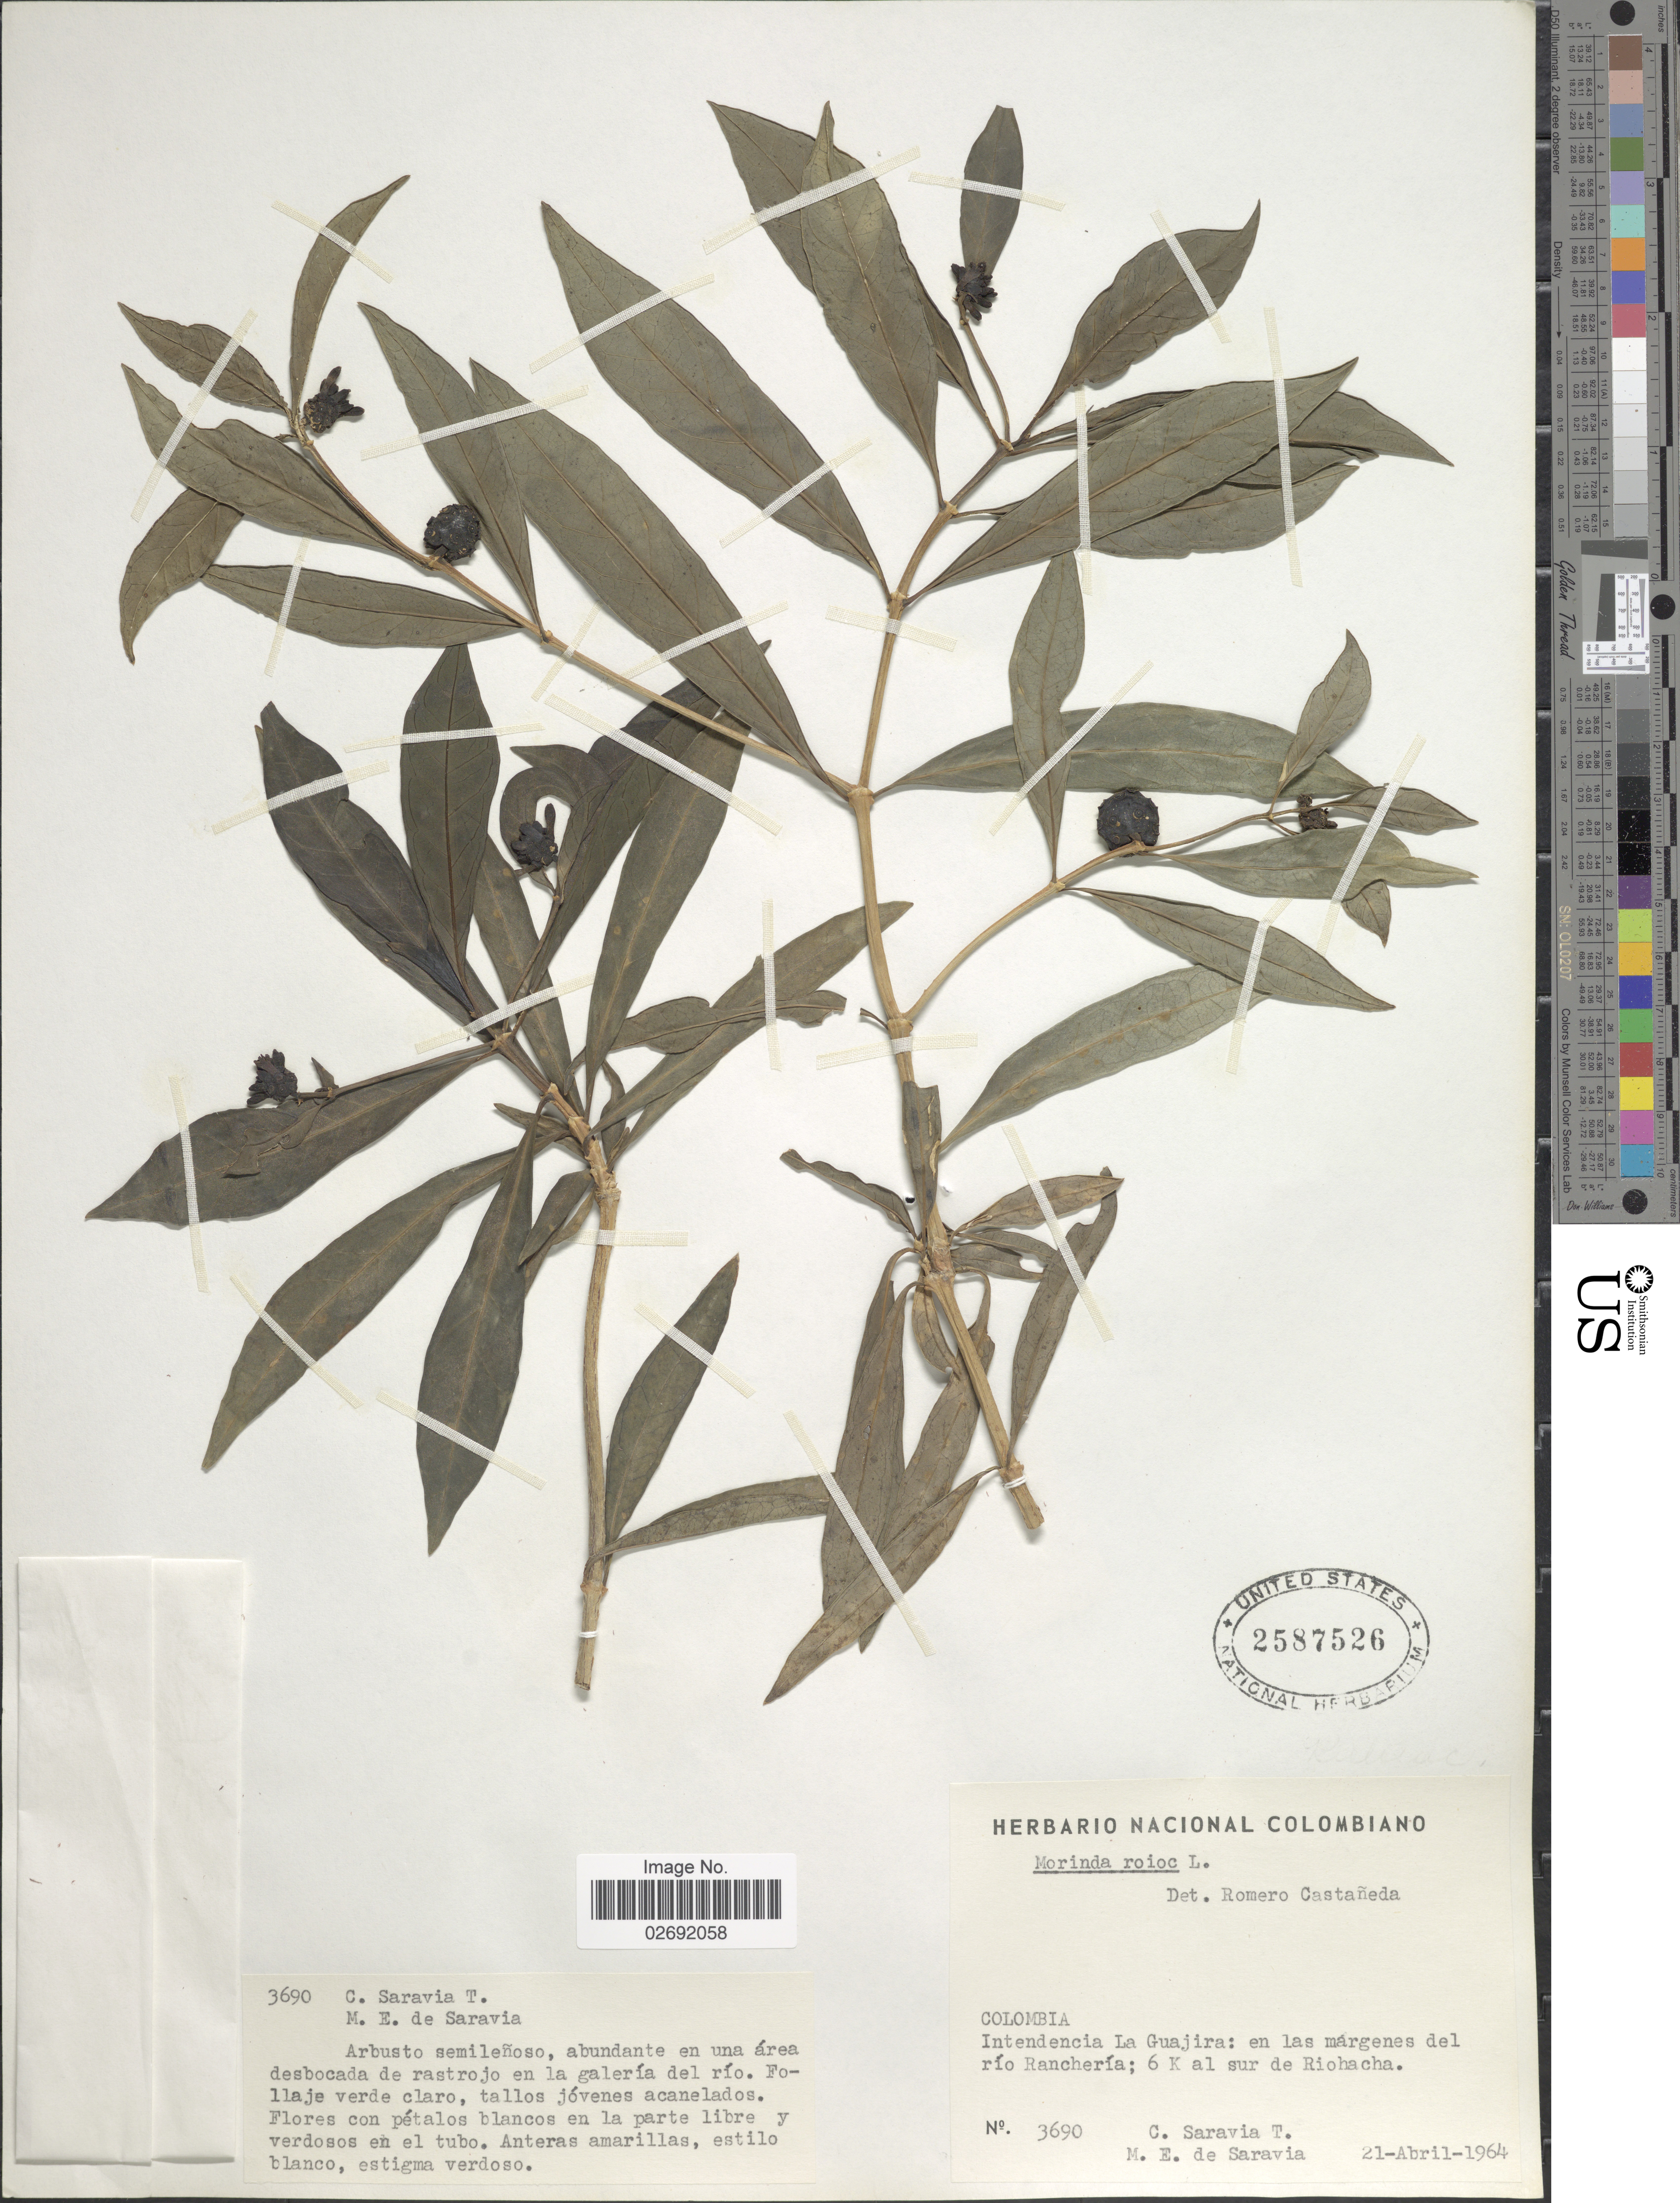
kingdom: Plantae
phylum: Tracheophyta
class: Magnoliopsida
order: Gentianales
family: Rubiaceae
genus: Morinda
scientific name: Morinda royoc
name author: L.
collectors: C. Saravia T. & M. E. Saravia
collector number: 3690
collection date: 1964-04-21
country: Colombia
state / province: La Guajira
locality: Intendencia La Guajira: en las margenes del río Ranchería; 6 L al sur de Riohacha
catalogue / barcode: US 2587526